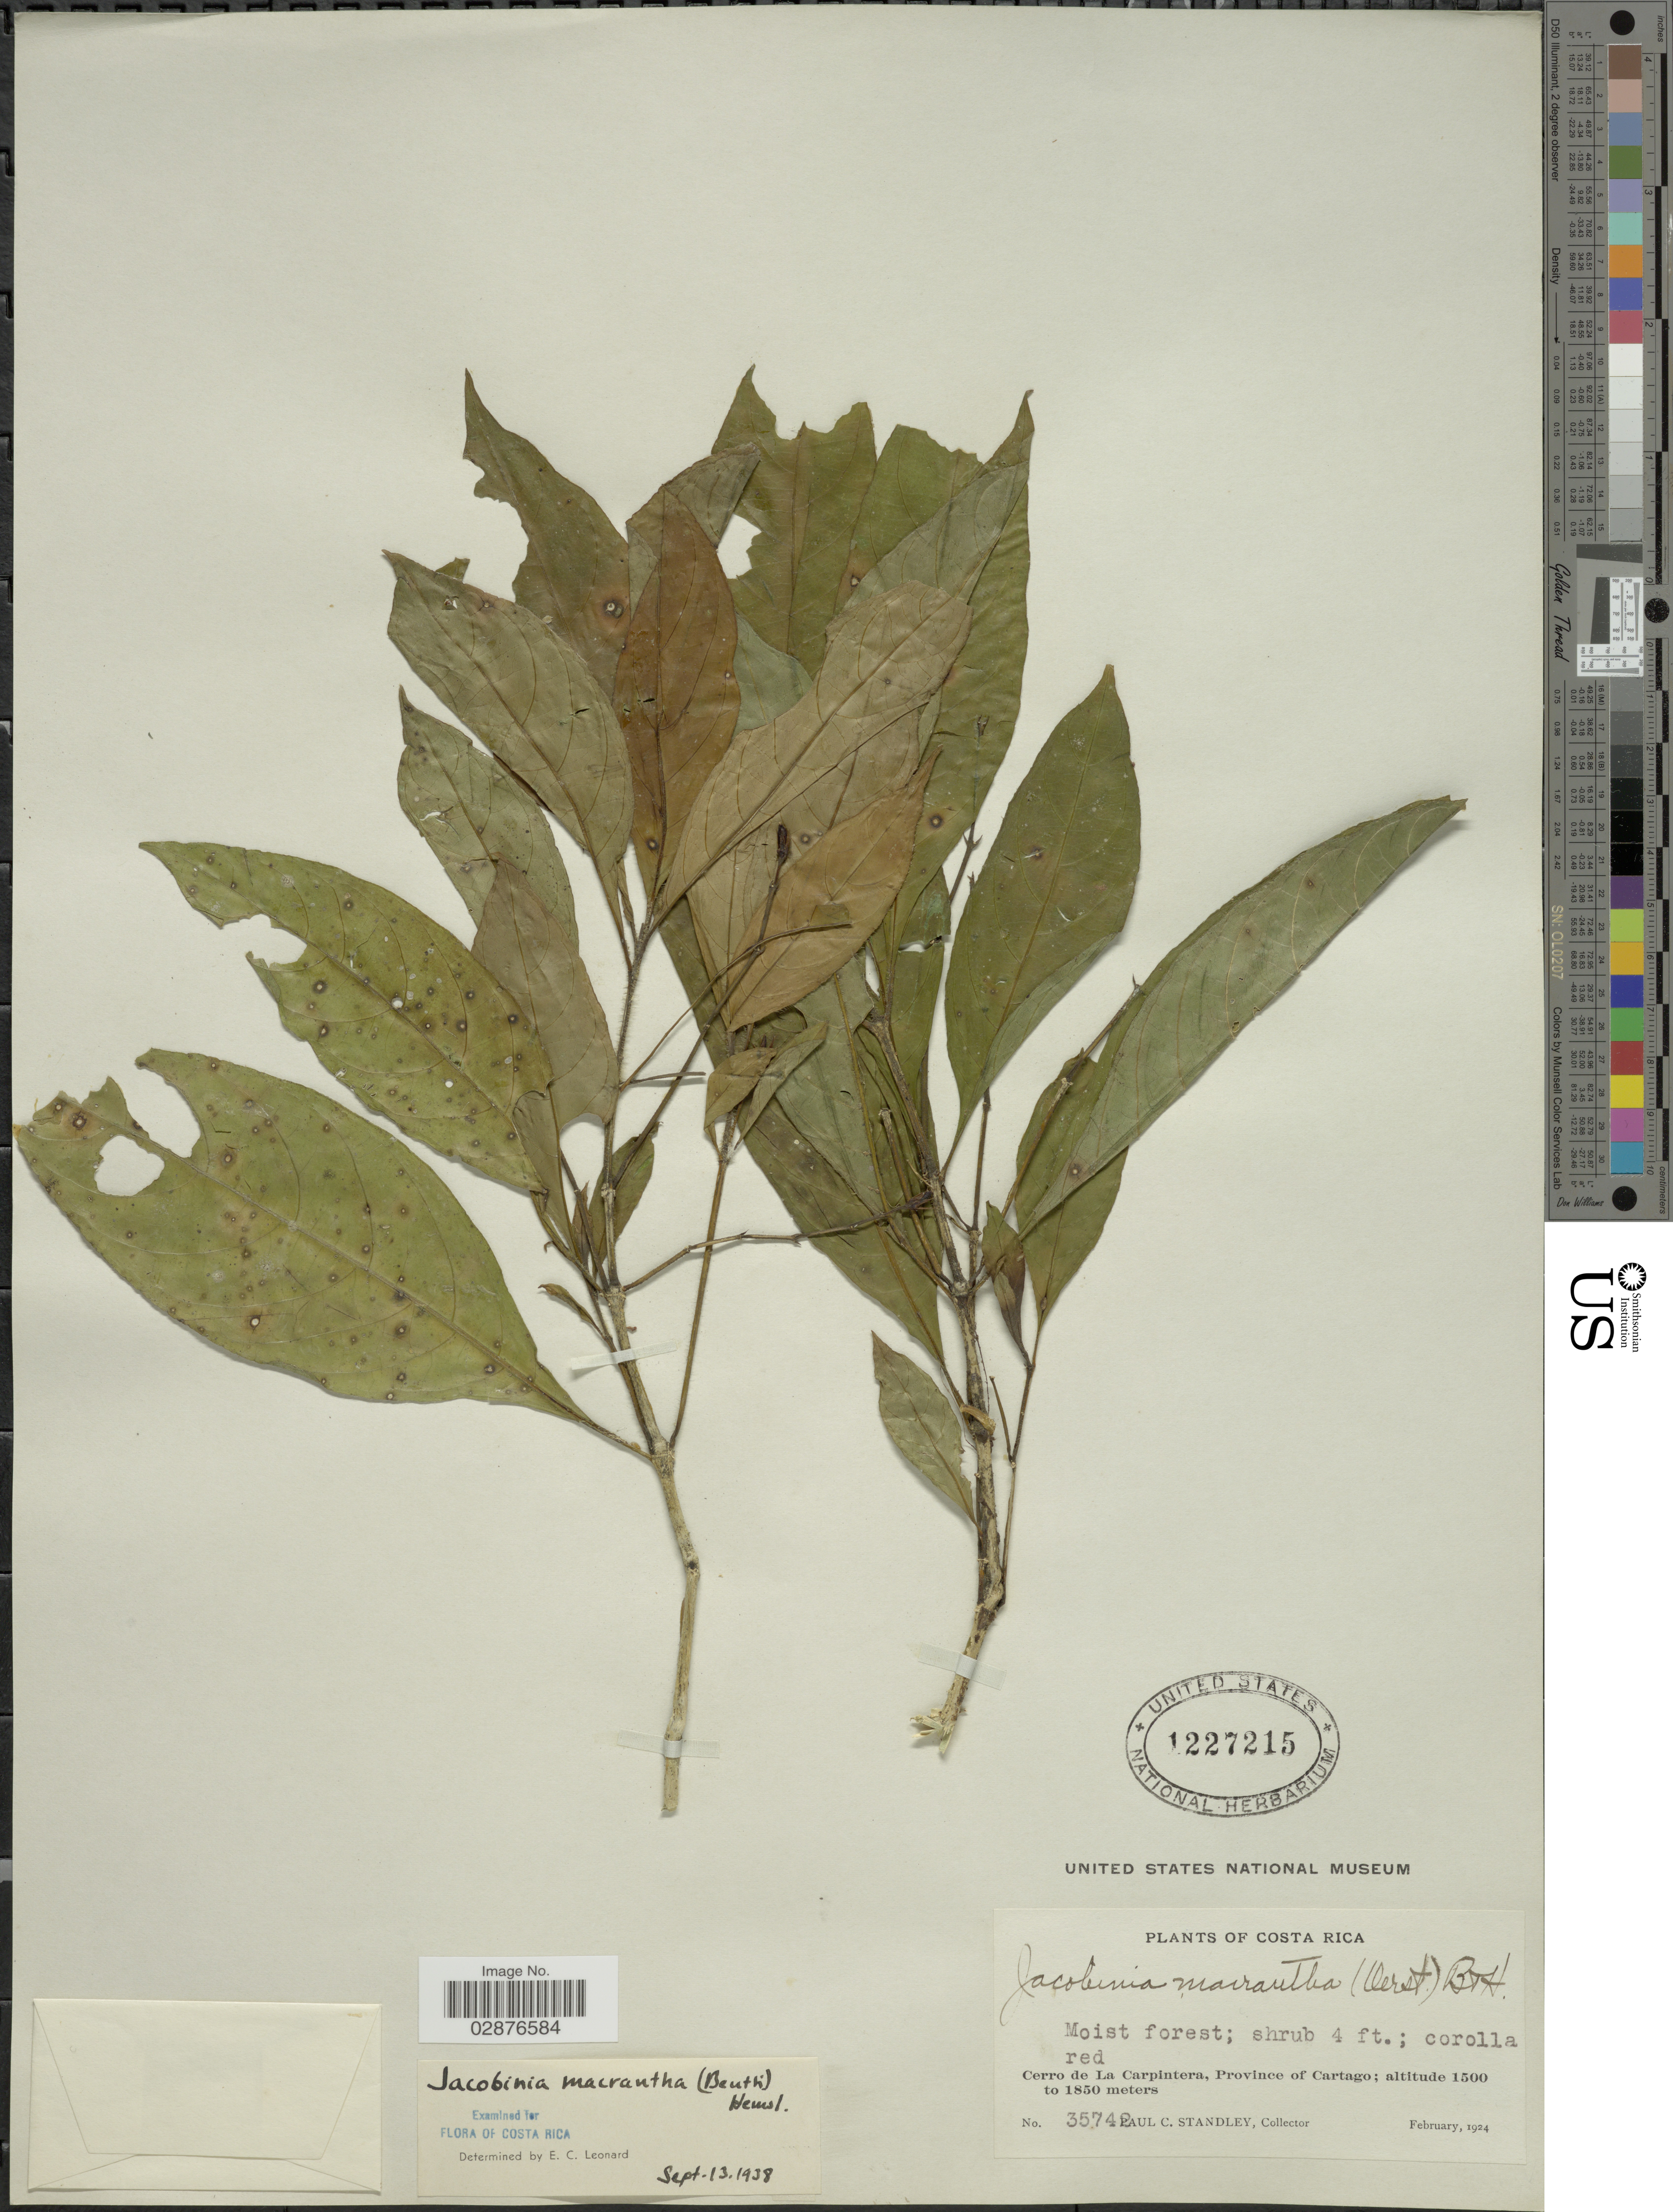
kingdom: Plantae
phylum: Tracheophyta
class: Magnoliopsida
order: Lamiales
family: Acanthaceae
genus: Justicia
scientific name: Justicia macrantha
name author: Benth.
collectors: P. C. Standley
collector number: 35742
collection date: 1924-02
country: Costa Rica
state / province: Cartago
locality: Cerro de La Carpintera.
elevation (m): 1500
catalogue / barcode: US 1227215